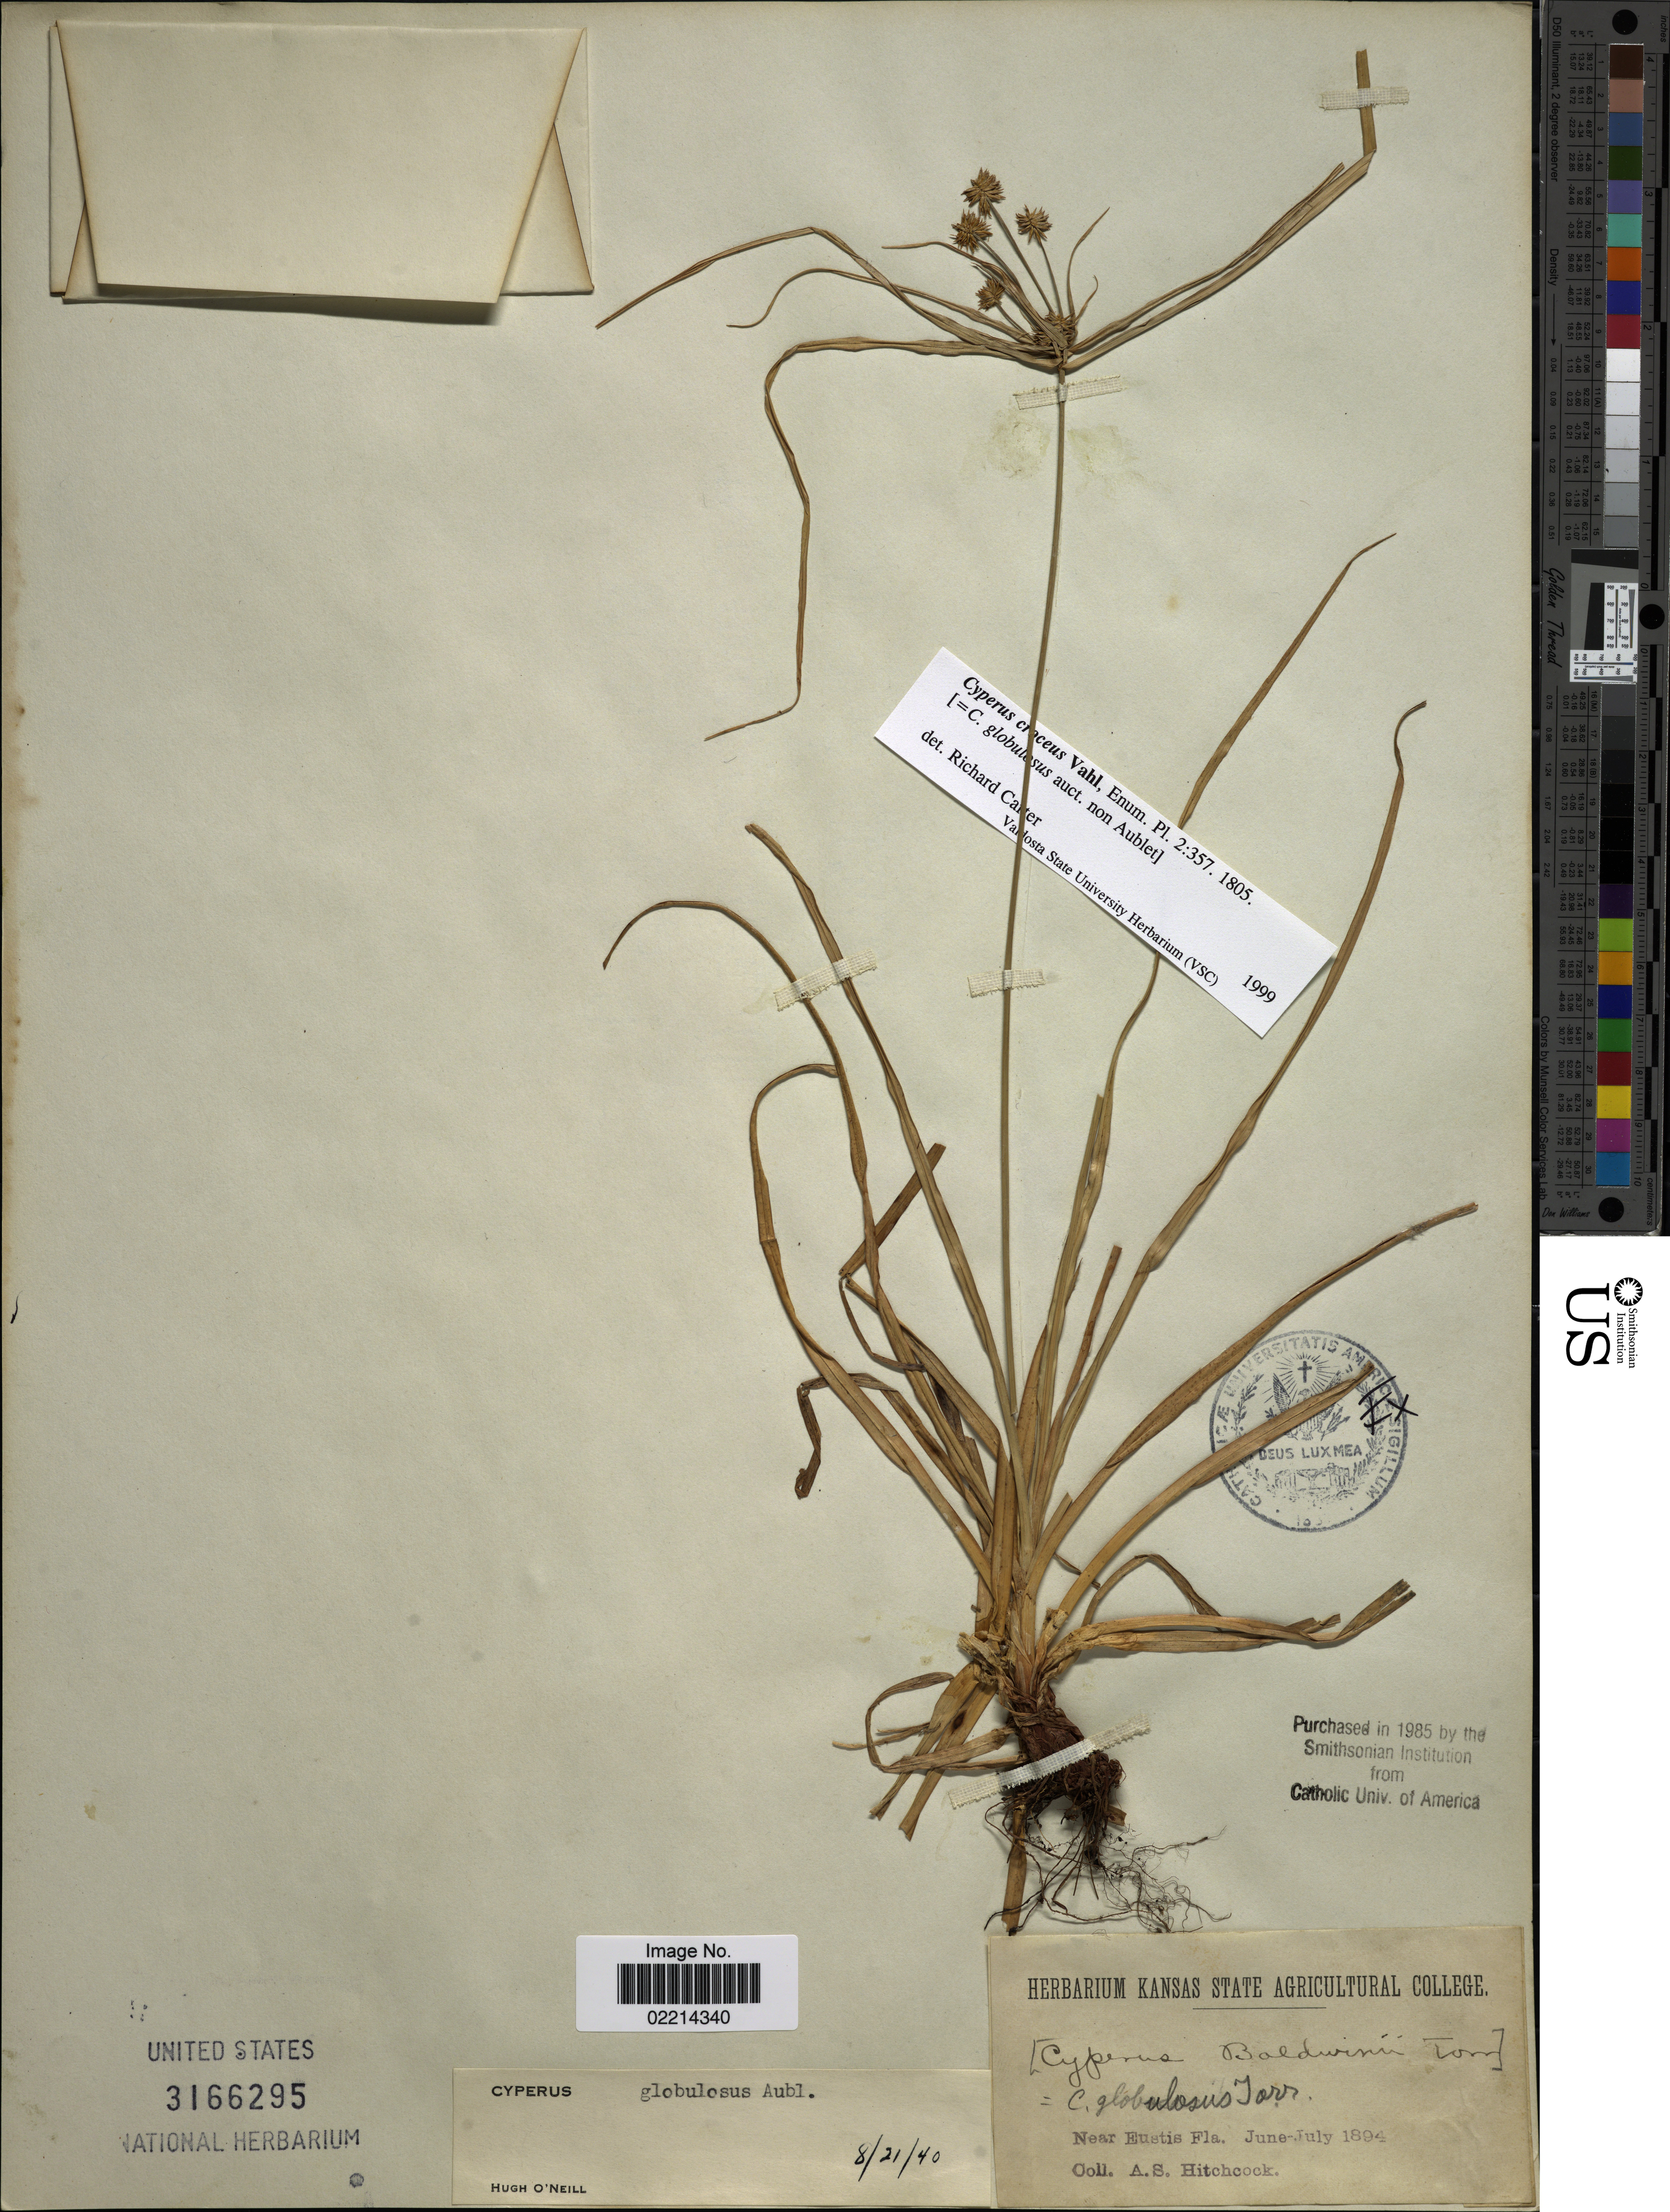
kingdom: Plantae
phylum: Tracheophyta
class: Liliopsida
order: Poales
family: Cyperaceae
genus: Cyperus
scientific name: Cyperus croceus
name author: Vahl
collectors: A. S. Hitchcock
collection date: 1894-06/1894-07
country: United States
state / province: Florida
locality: Near Eustis Fla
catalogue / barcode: US 3166295